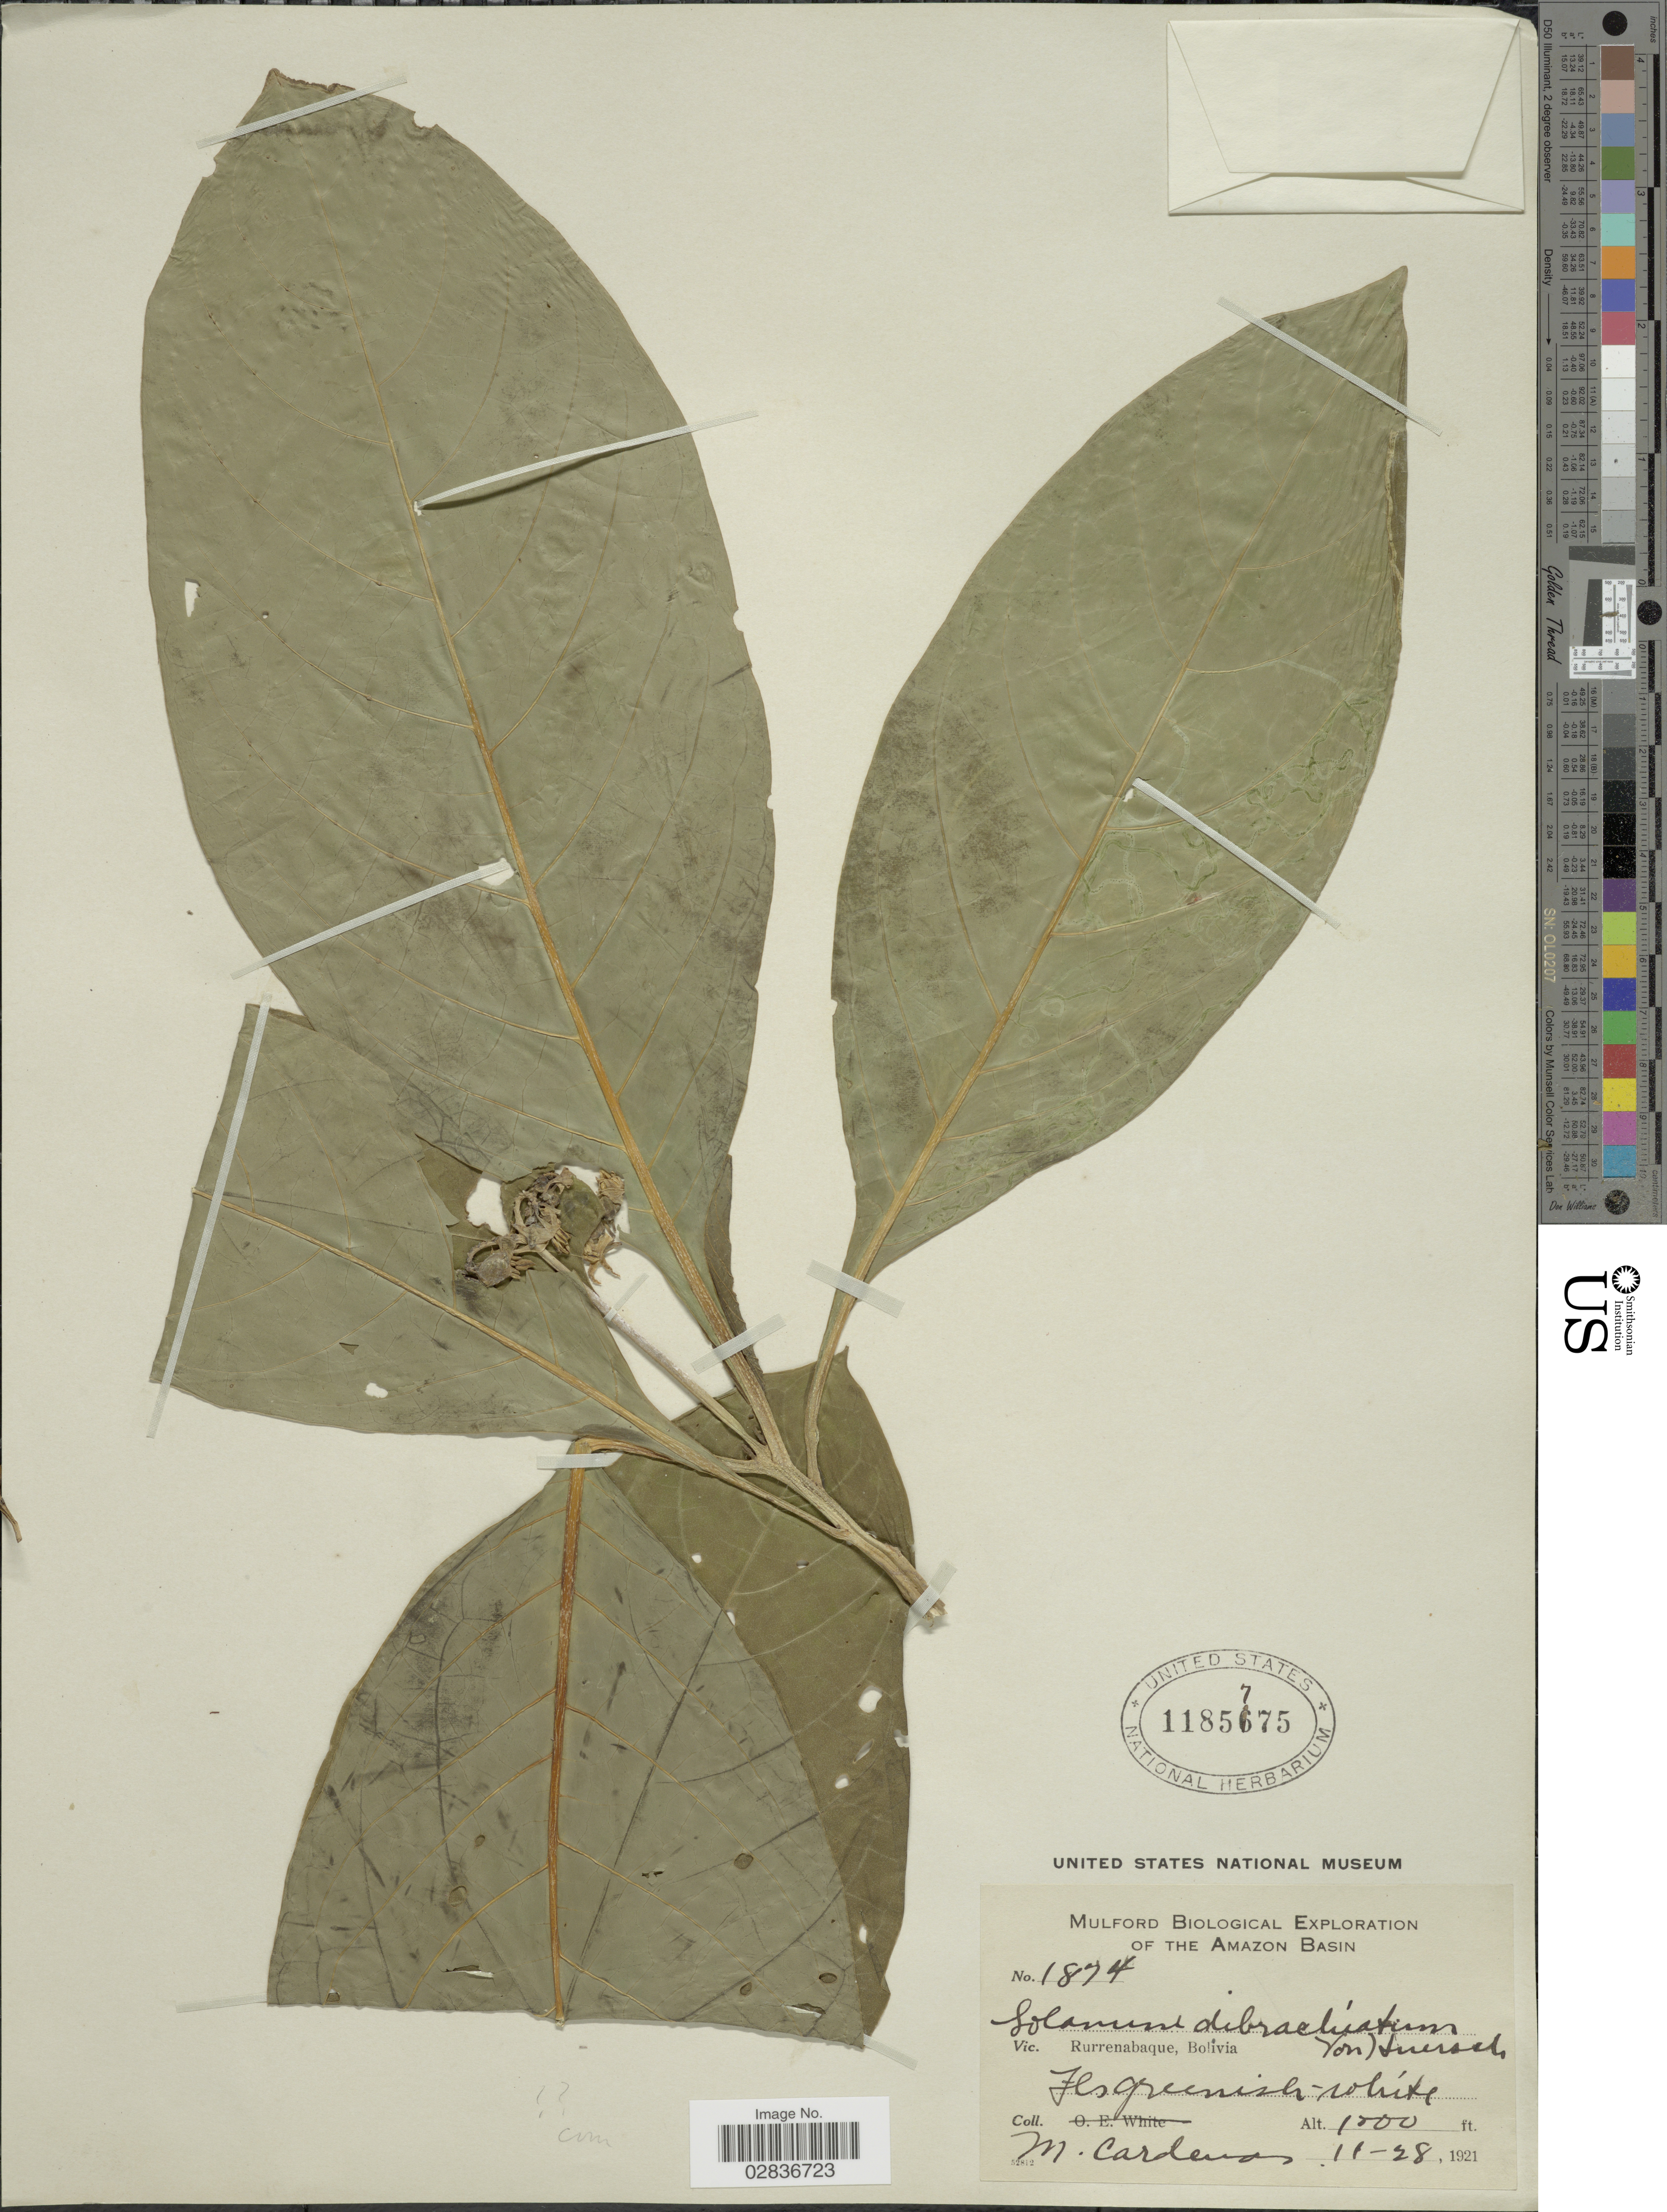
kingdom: Plantae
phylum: Tracheophyta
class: Magnoliopsida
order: Solanales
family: Solanaceae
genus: Solanum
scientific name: Solanum sessile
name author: Dunal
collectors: M. Cárdenas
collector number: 1874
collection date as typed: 11-28-1921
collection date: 1921-11-28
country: Bolivia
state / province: Beni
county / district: José Ballivián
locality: Rurrenabaque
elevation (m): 305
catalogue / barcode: US 1185775